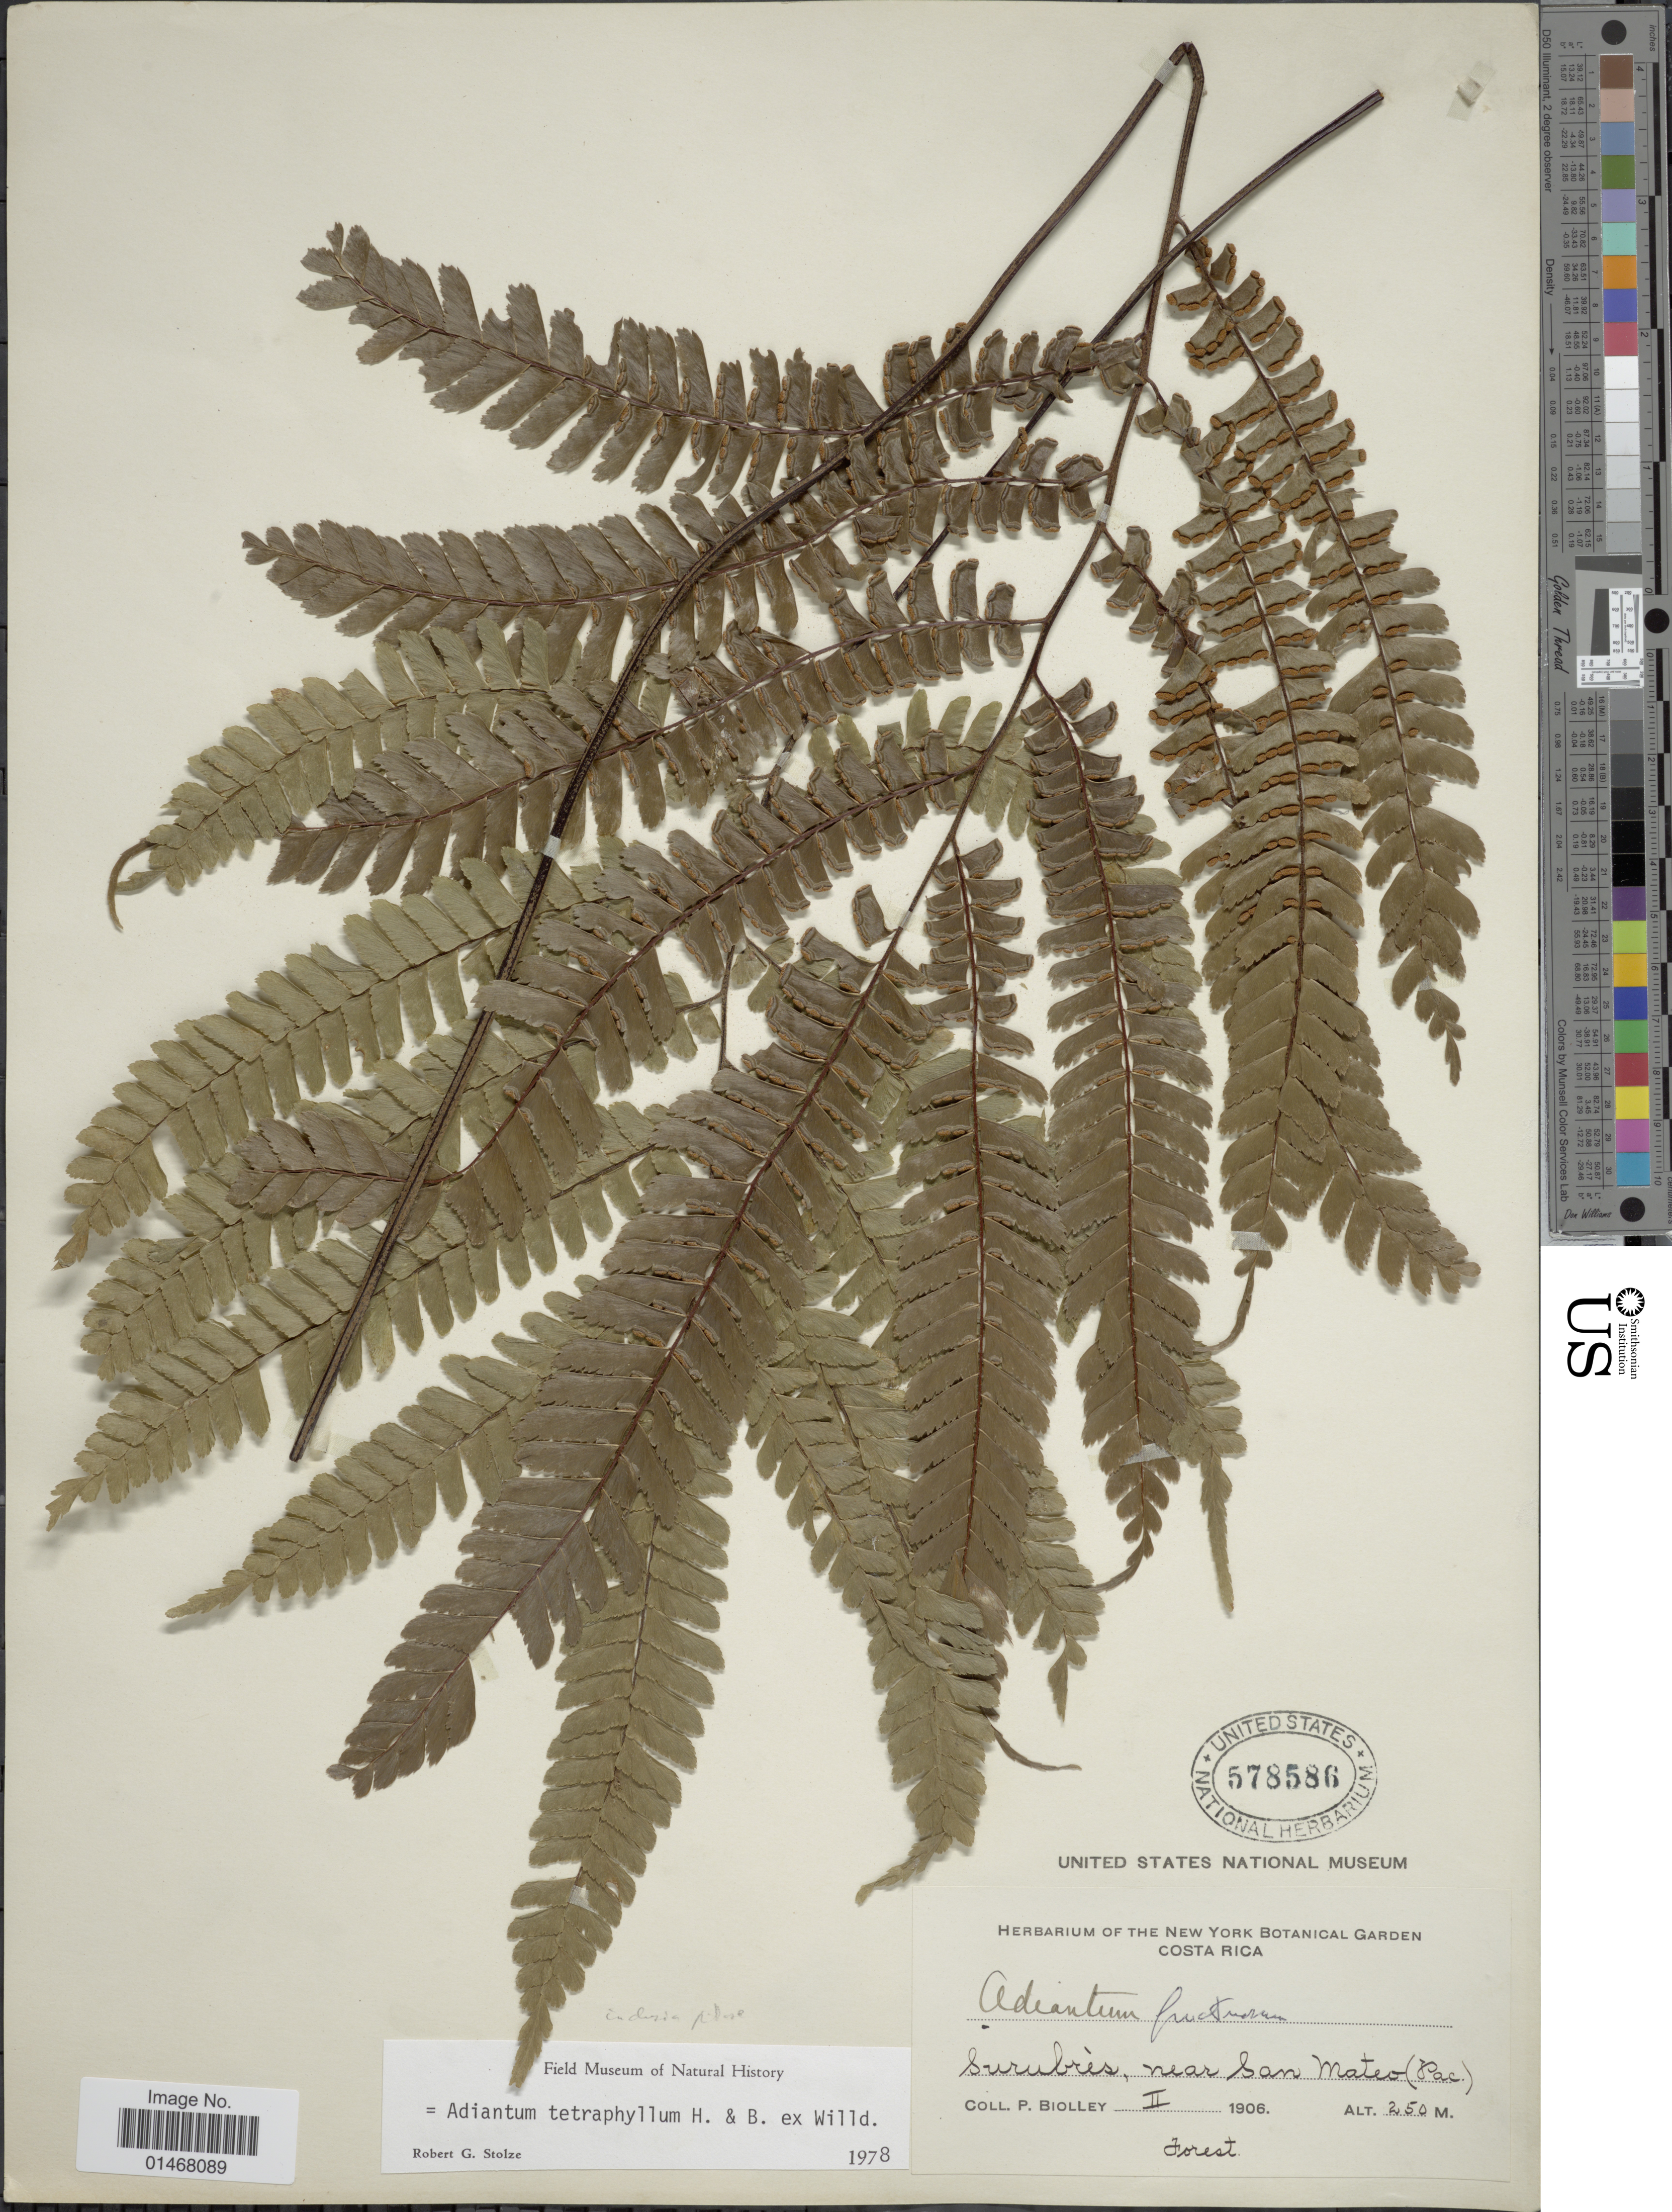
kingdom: Plantae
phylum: Tracheophyta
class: Polypodiopsida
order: Polypodiales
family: Pteridaceae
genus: Adiantum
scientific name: Adiantum tetraphyllum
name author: Humb. & Bonpl. ex Willd.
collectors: P. Biolley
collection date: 1906-02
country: Costa Rica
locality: Surubres, near San Mateo (Vac)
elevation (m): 250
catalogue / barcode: US 578586